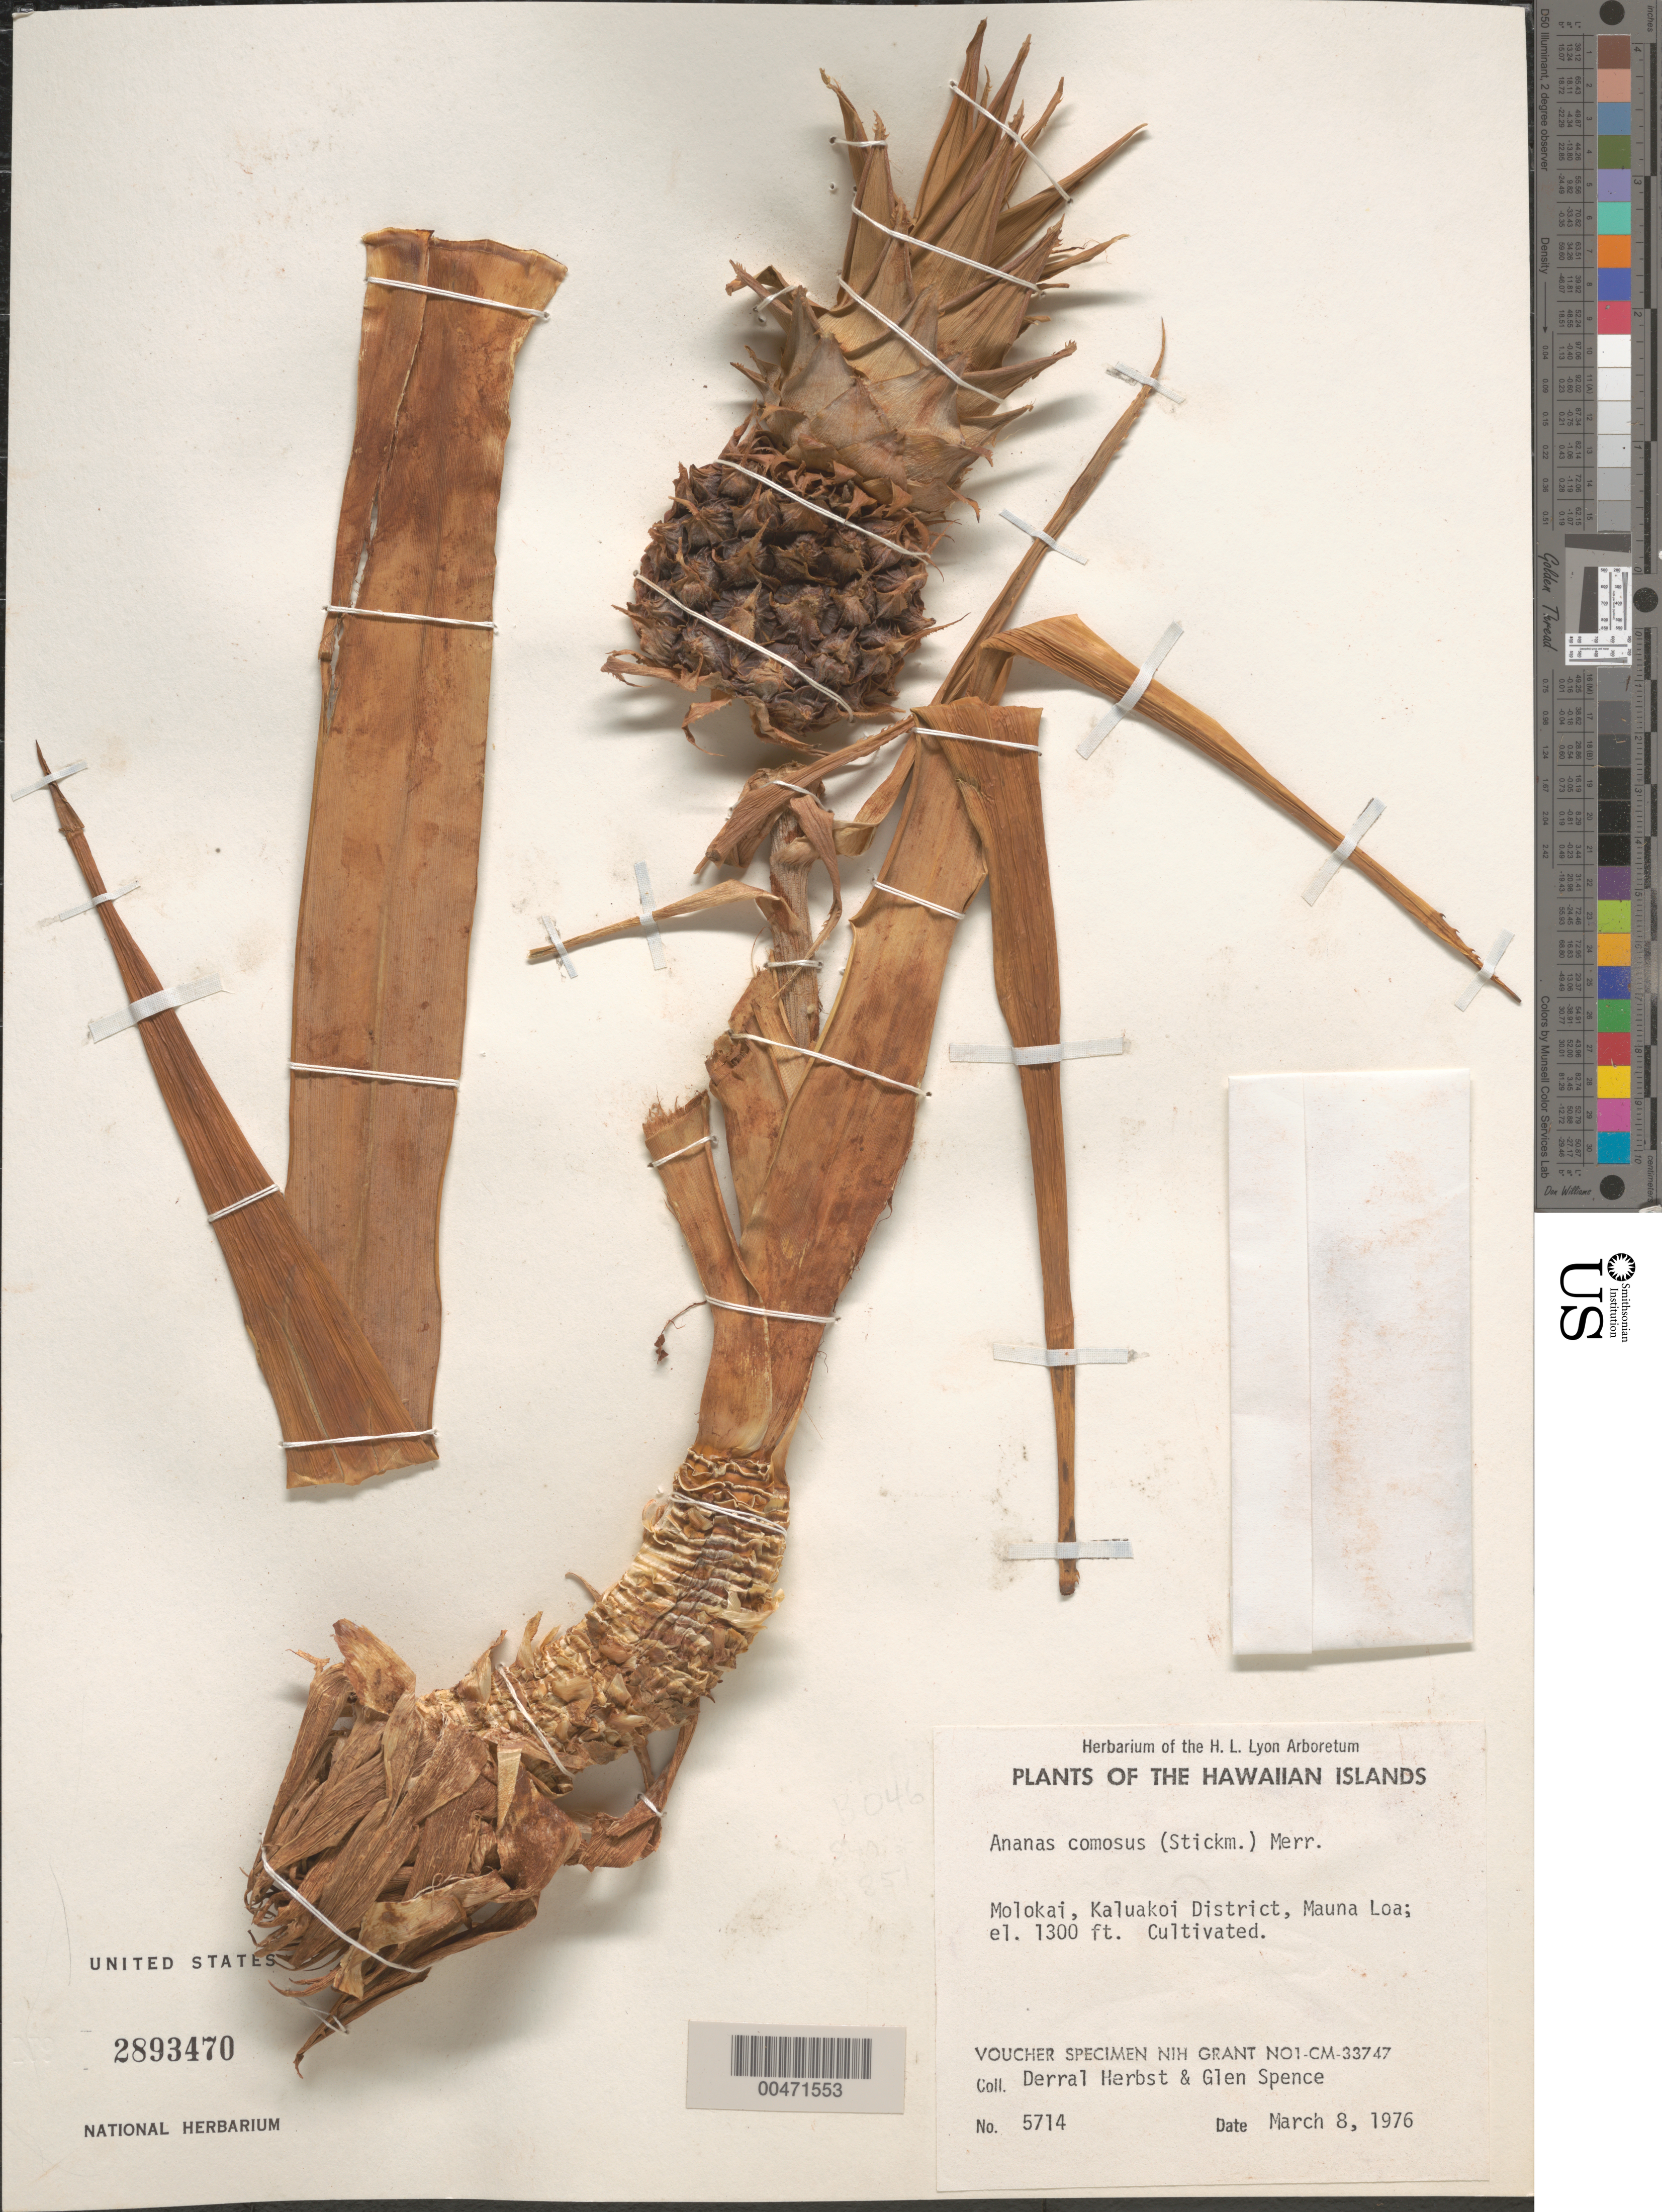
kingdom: Plantae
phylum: Tracheophyta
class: Liliopsida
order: Poales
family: Bromeliaceae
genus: Ananas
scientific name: Ananas comosus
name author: (L.) Merr.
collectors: D. R. Herbst & G. Spence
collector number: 5714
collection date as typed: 8 Mar 1976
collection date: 1976-03-08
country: United States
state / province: Hawaii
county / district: Maui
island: Moloka'i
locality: Kaluakoi Dist, Mauna Loa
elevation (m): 396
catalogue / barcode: US 2893470